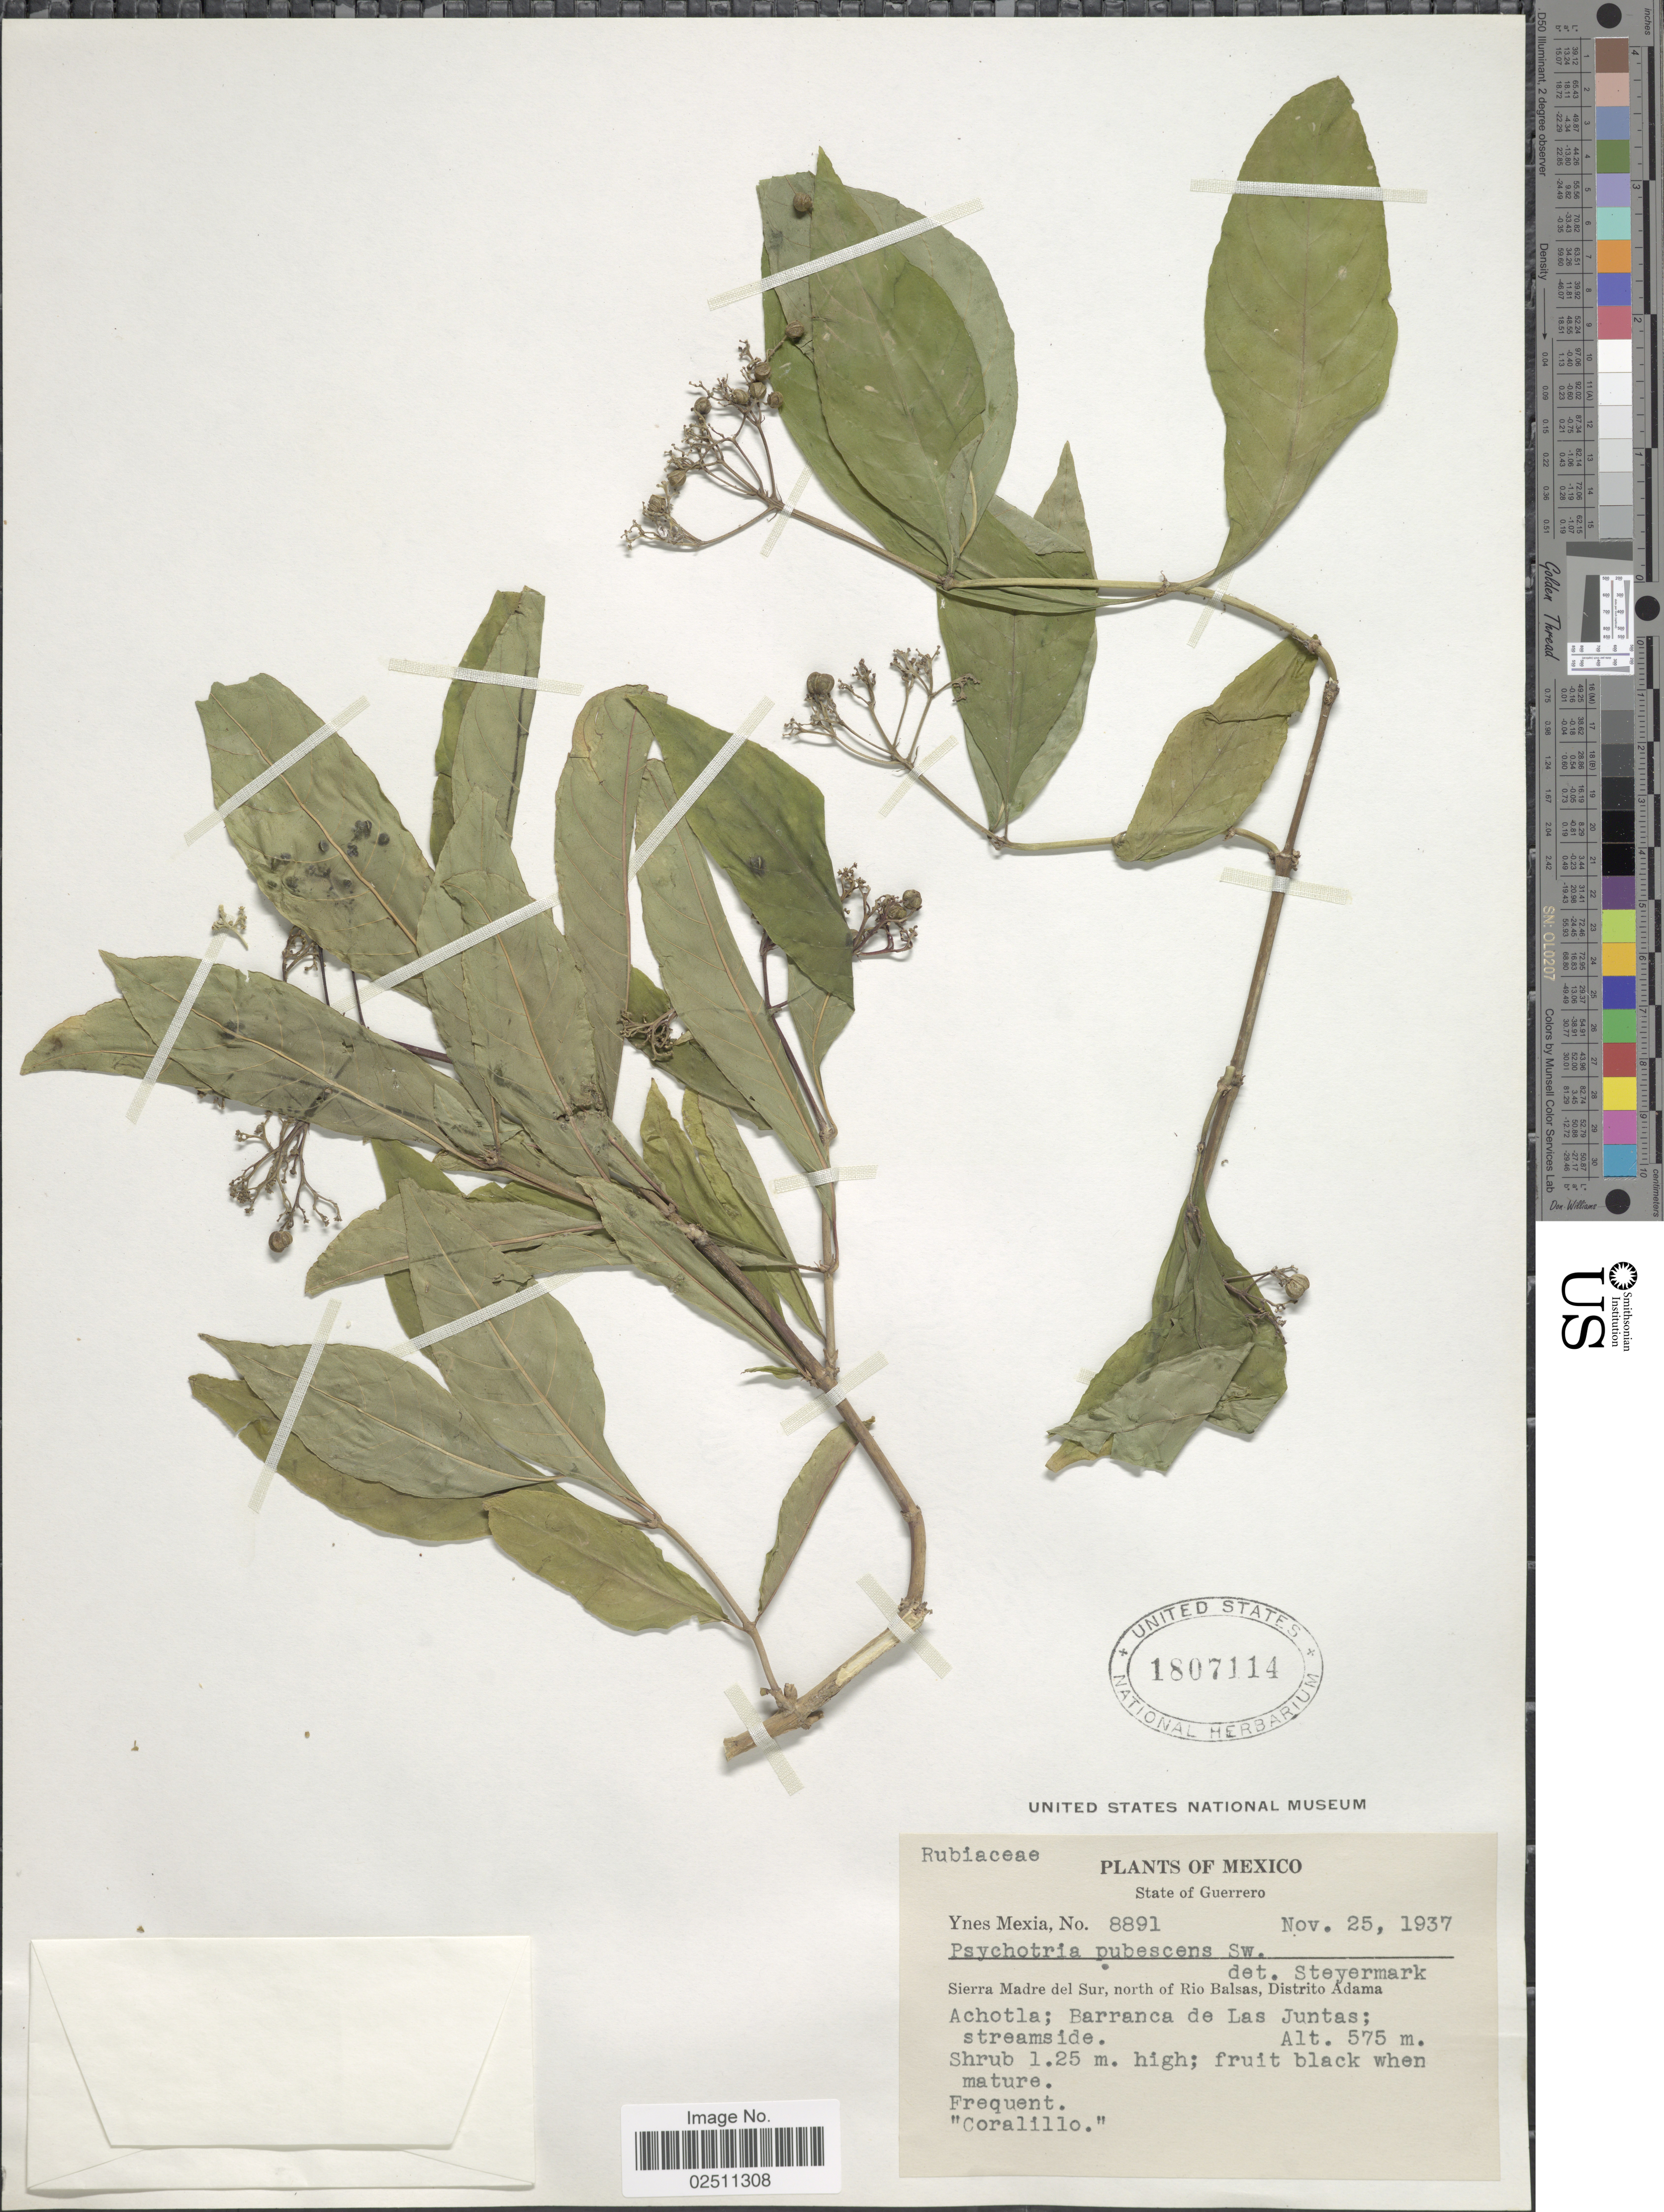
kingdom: Plantae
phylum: Tracheophyta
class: Magnoliopsida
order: Gentianales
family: Rubiaceae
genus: Psychotria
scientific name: Psychotria pubescens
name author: Sw.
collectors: Y. Mexia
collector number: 8891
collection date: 1937-11-25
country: Mexico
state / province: Guerrero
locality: Sierra Madre del Sur, north of Rio Balsas, Distrito Adama, Achotla; Barranca de Las Juntas; streamside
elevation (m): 575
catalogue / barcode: US 1807114